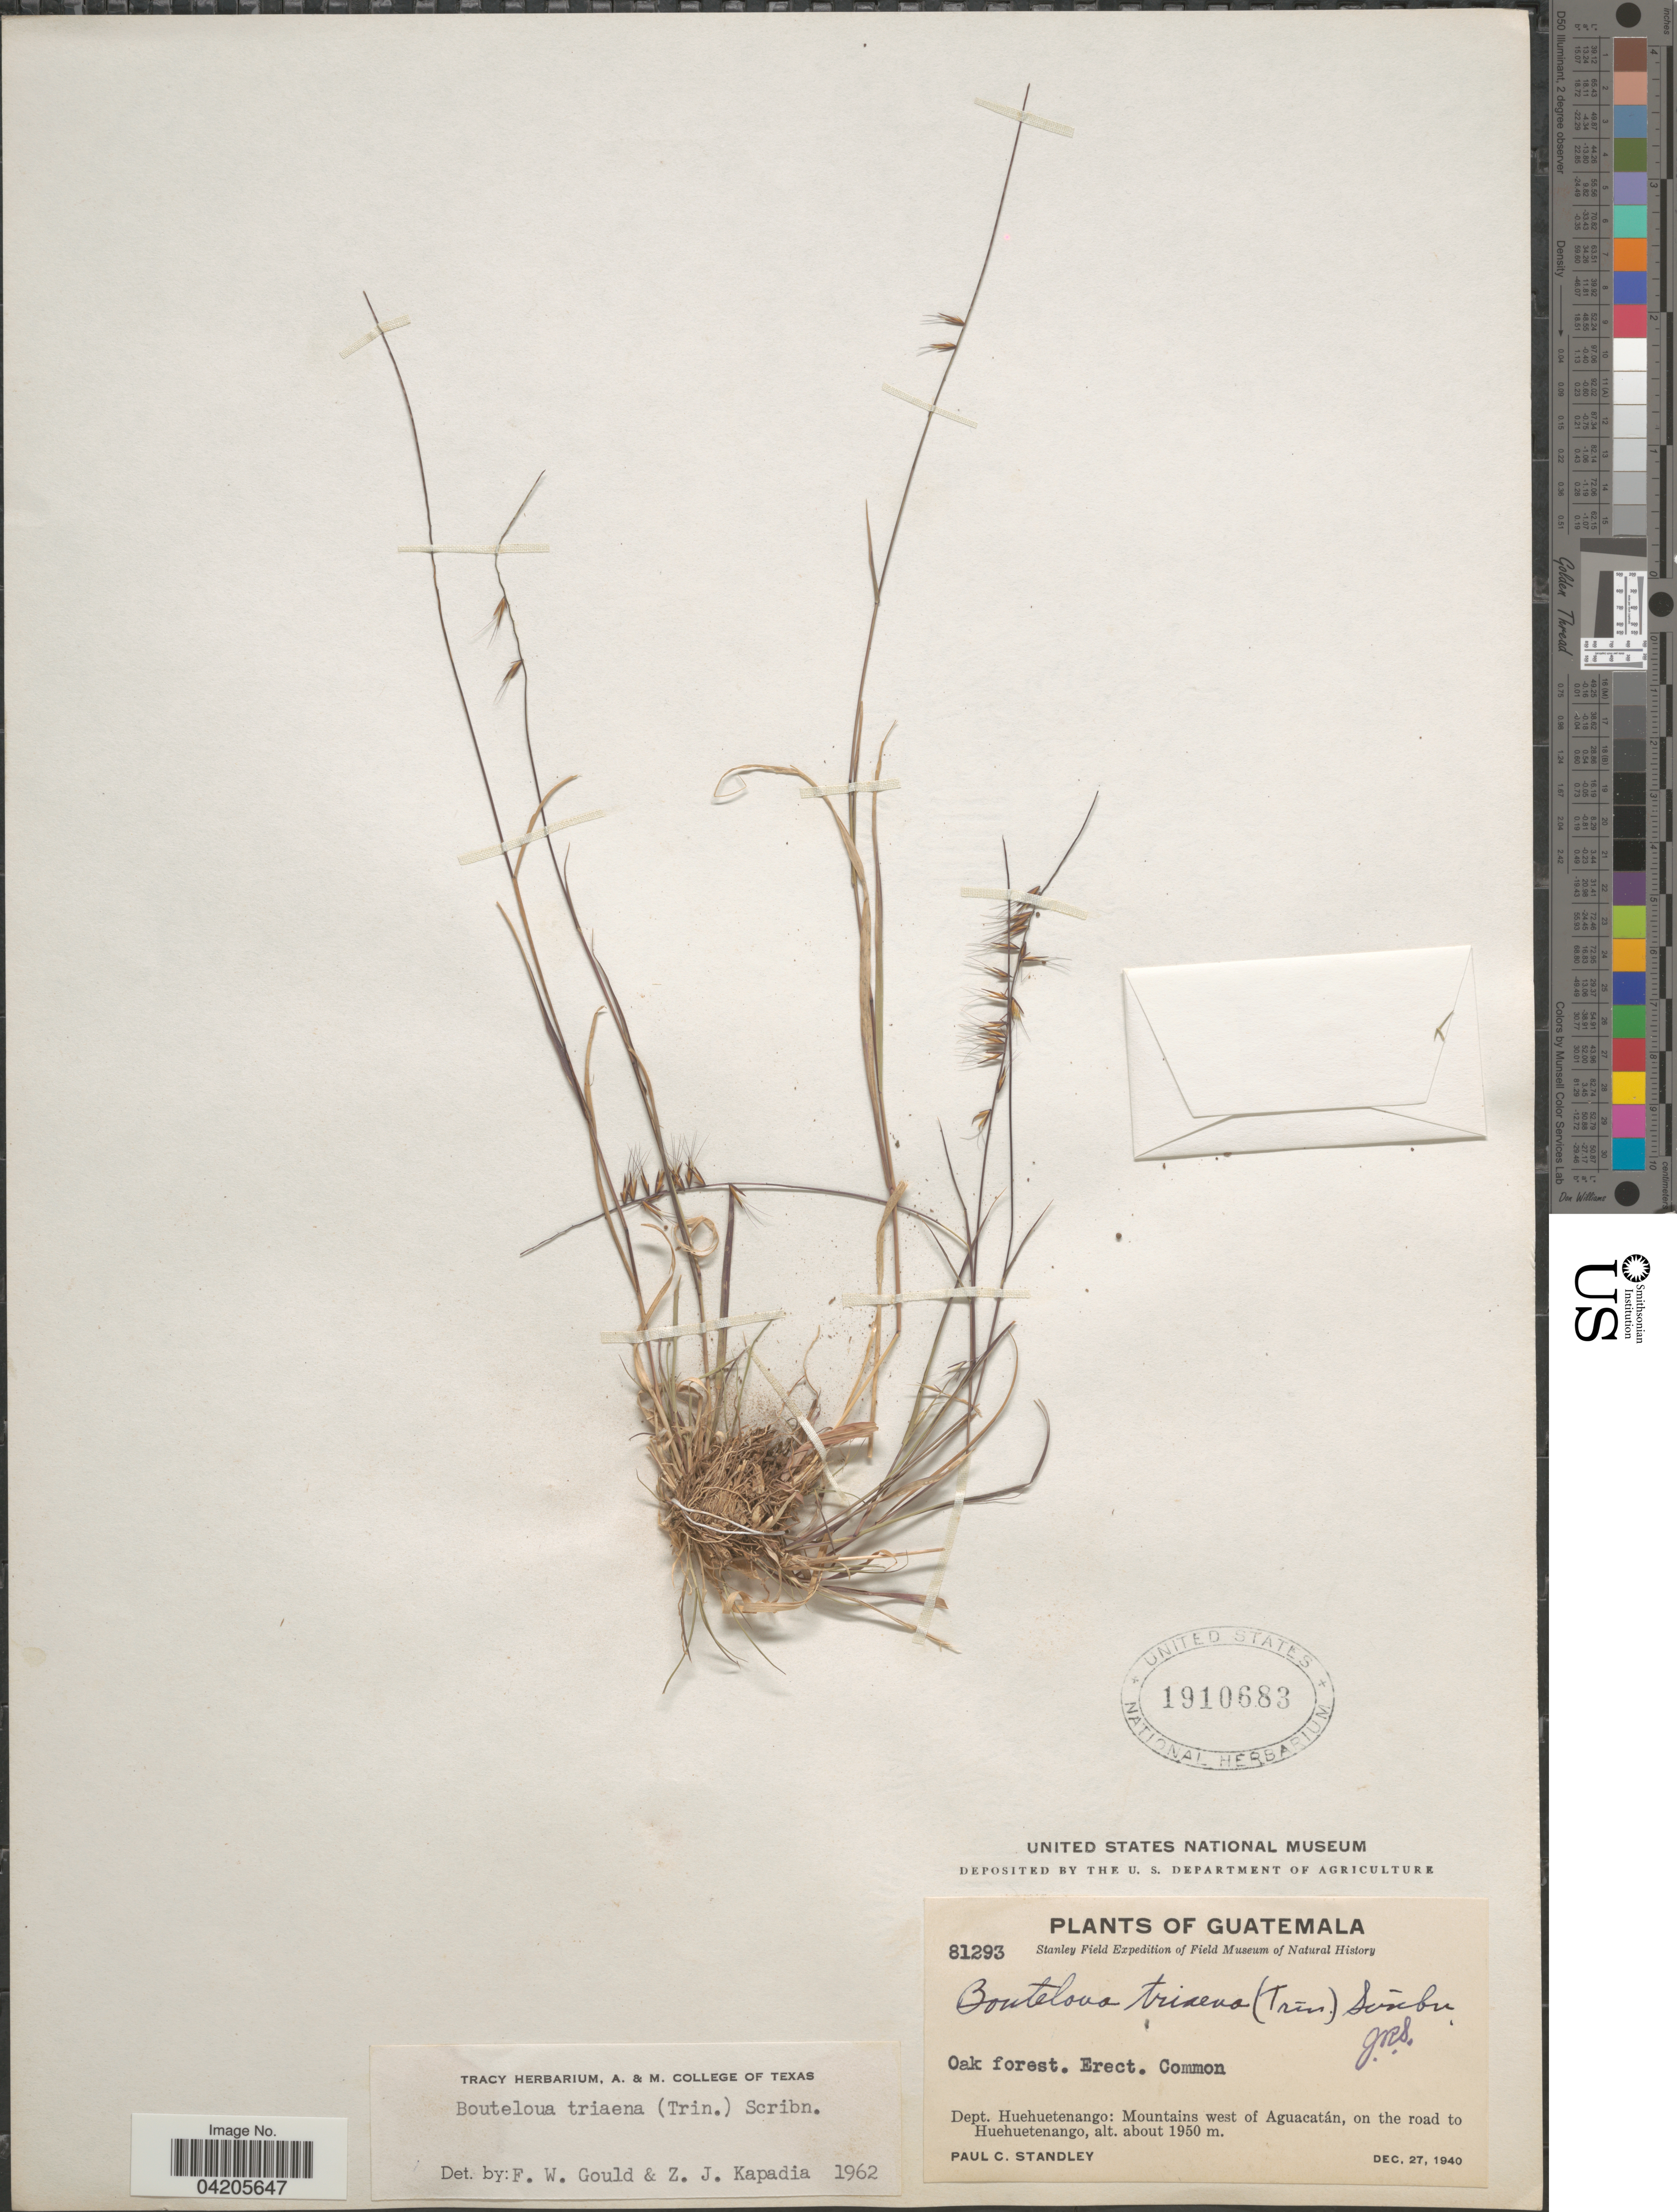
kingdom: Plantae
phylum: Tracheophyta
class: Liliopsida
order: Poales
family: Poaceae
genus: Bouteloua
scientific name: Bouteloua triaena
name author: (Trin. ex Spreng.) Scribn.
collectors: P. C. Standley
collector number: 81293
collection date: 1940-12-27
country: Guatemala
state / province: Huehuetenango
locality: Stanley Field Expedition of Field Museum of Natural History. Dept. Huehuetenango: Mountains west of Aguacatán, on the road to Huehuetenango.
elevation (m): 1950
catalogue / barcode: US 1910683